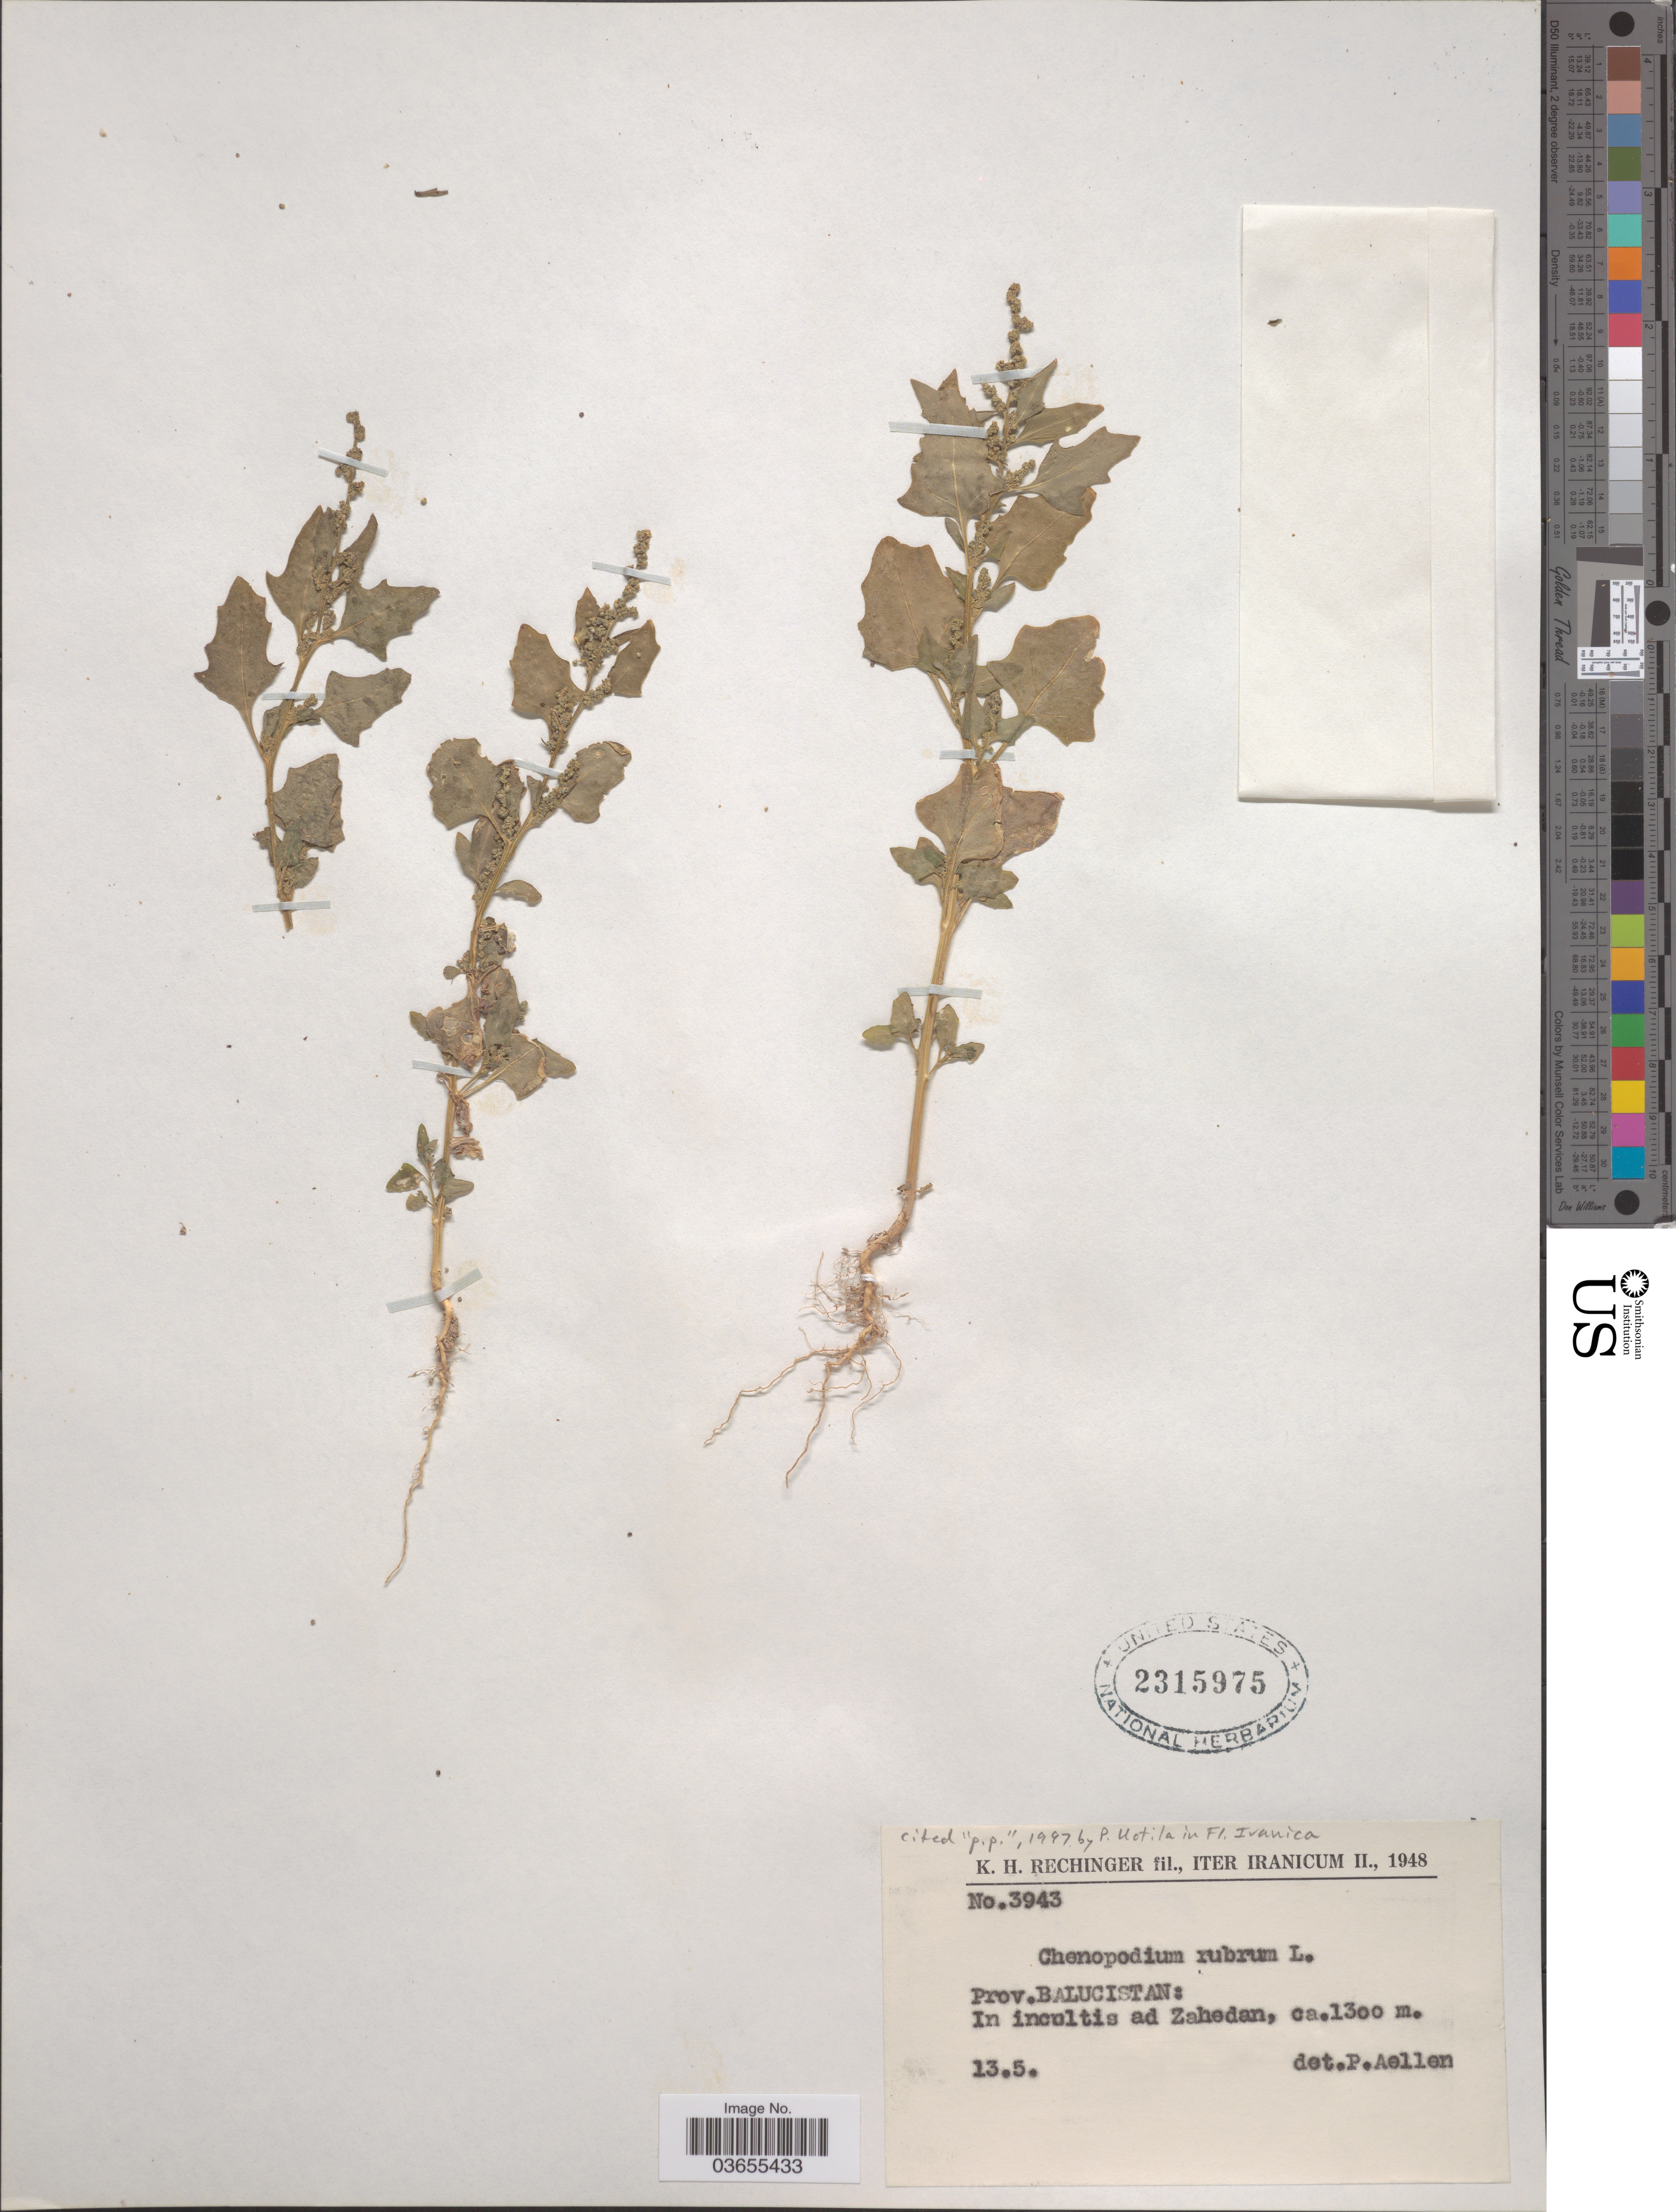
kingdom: Plantae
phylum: Tracheophyta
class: Magnoliopsida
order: Caryophyllales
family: Amaranthaceae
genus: Chenopodium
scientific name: Chenopodium rubrum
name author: L.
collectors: K. H. Rechinger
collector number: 3943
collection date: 1948-05-13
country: Iran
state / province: Sistan and Baluchistan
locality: Prov. Balucistan: In incultis ad Zahedan.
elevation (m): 1300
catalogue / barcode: US 2315975